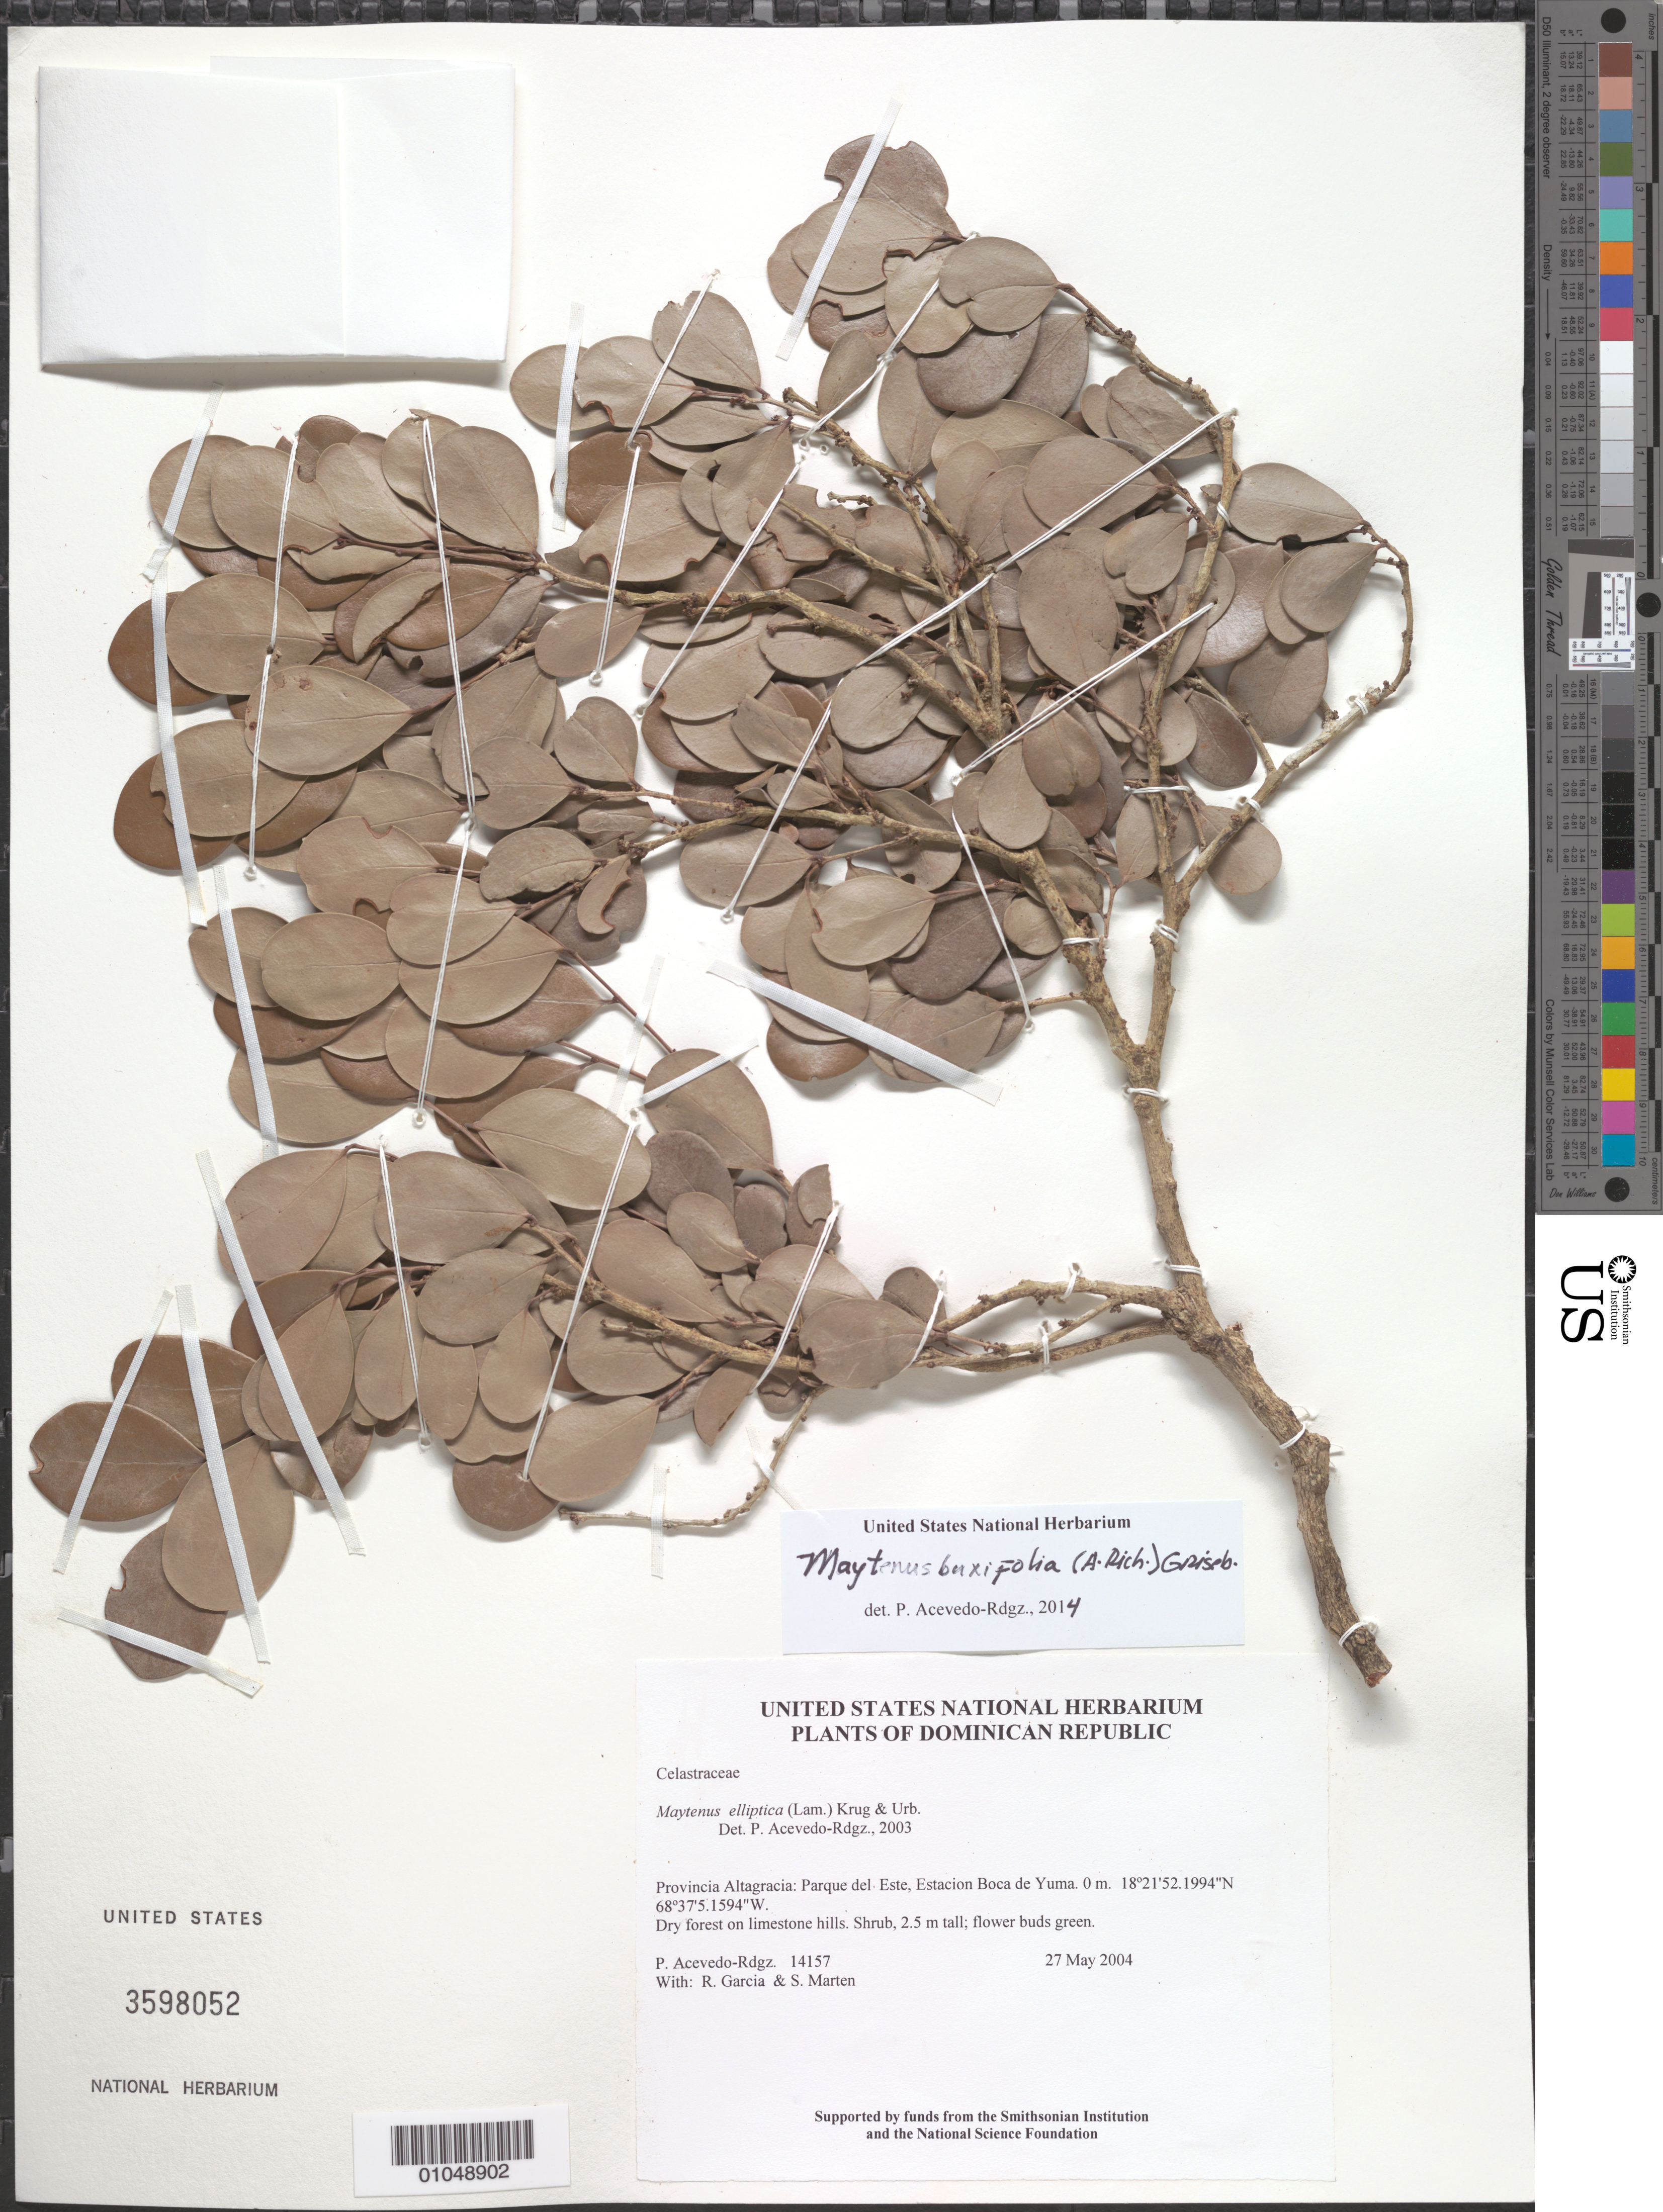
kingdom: Plantae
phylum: Tracheophyta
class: Magnoliopsida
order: Celastrales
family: Celastraceae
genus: Maytenus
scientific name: Maytenus buxifolia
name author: (A. Rich.) Griseb.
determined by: Acevedo-Rodríguez, P., (BOT), Smithsonian Institution - National Museum of Natural History (UNITED STATES)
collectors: P. Acevedo-Rodr., R. G. García & S. Marten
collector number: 14157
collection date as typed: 27 May 2004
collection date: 2004-05-27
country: Dominican Republic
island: Hispaniola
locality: Provincia Altagracia: Parque del Este, Estacion Boca de Yuma.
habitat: Dry forest on limestone hills.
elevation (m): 0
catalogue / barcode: US 3598052